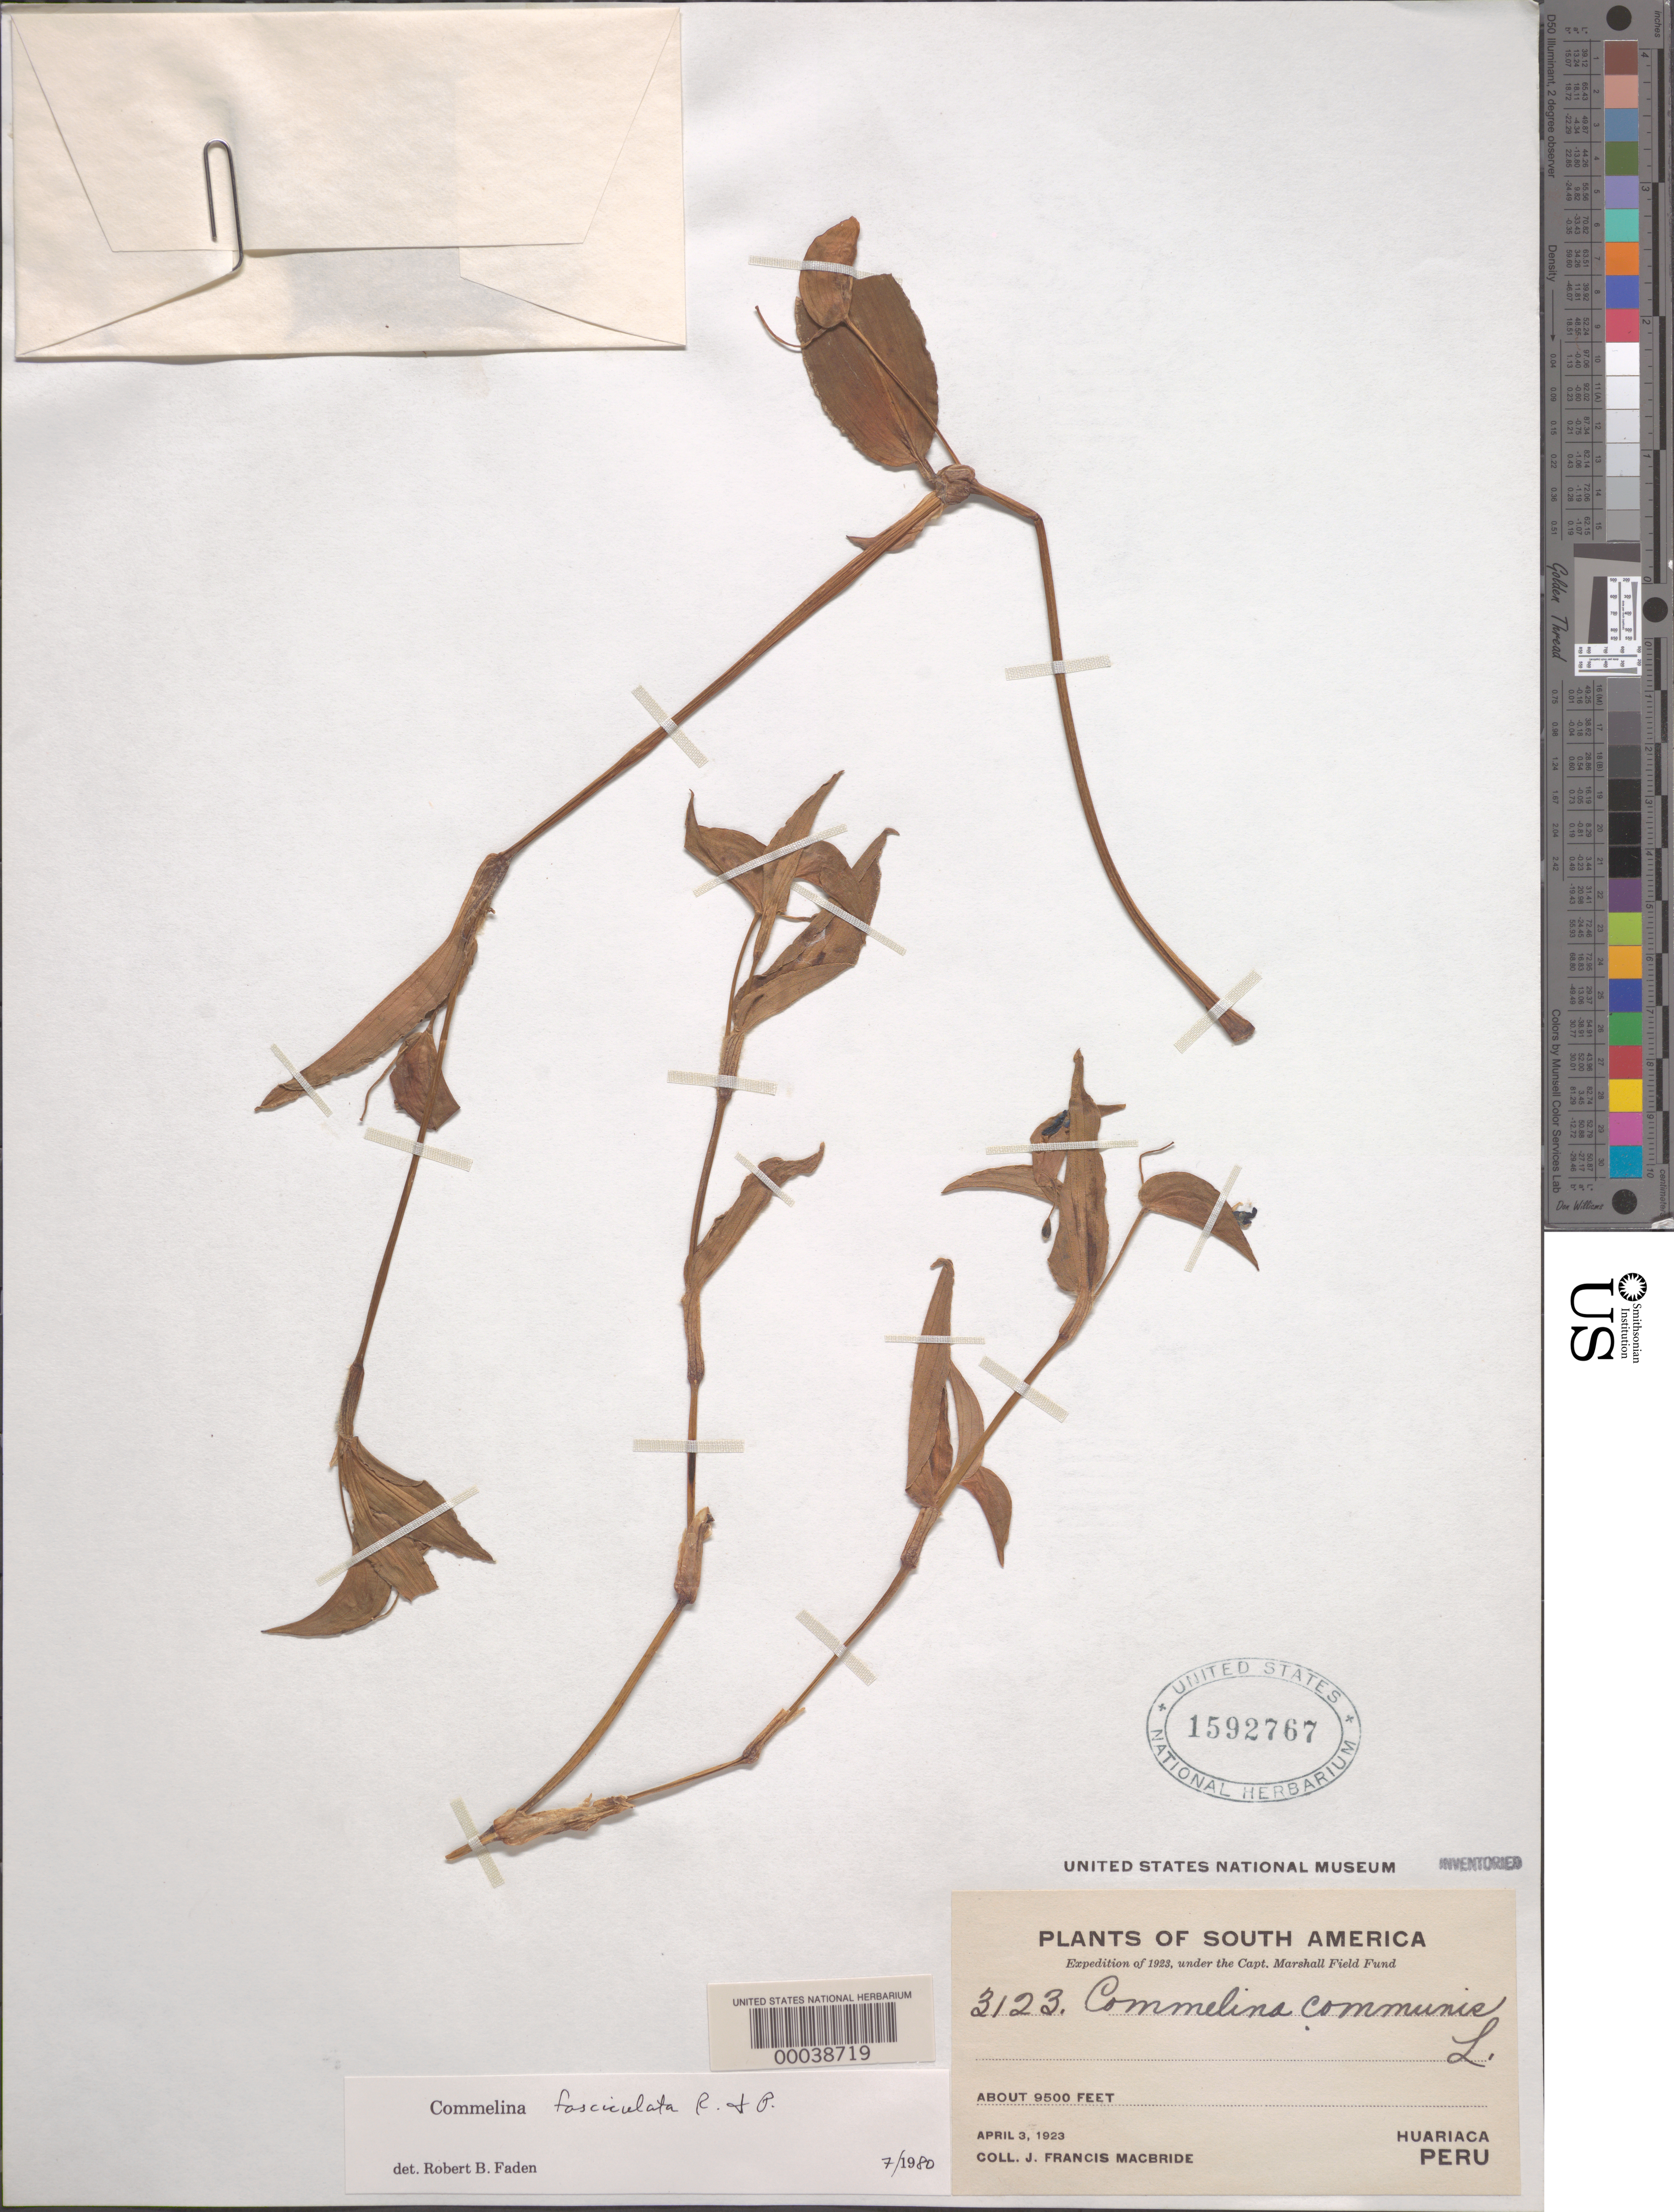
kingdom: Plantae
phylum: Tracheophyta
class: Liliopsida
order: Commelinales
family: Commelinaceae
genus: Commelina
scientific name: Commelina fasciculata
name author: Ruiz & Pav.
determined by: Faden, Robert B., (US), Smithsonian Institution - National Museum of Natural History (UNITED STATES)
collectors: J. F. Macbride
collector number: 3123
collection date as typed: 03 Apr 1923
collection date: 1923-04-03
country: Peru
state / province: Pasco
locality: Huariaca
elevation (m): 2898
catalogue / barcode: US 1592767